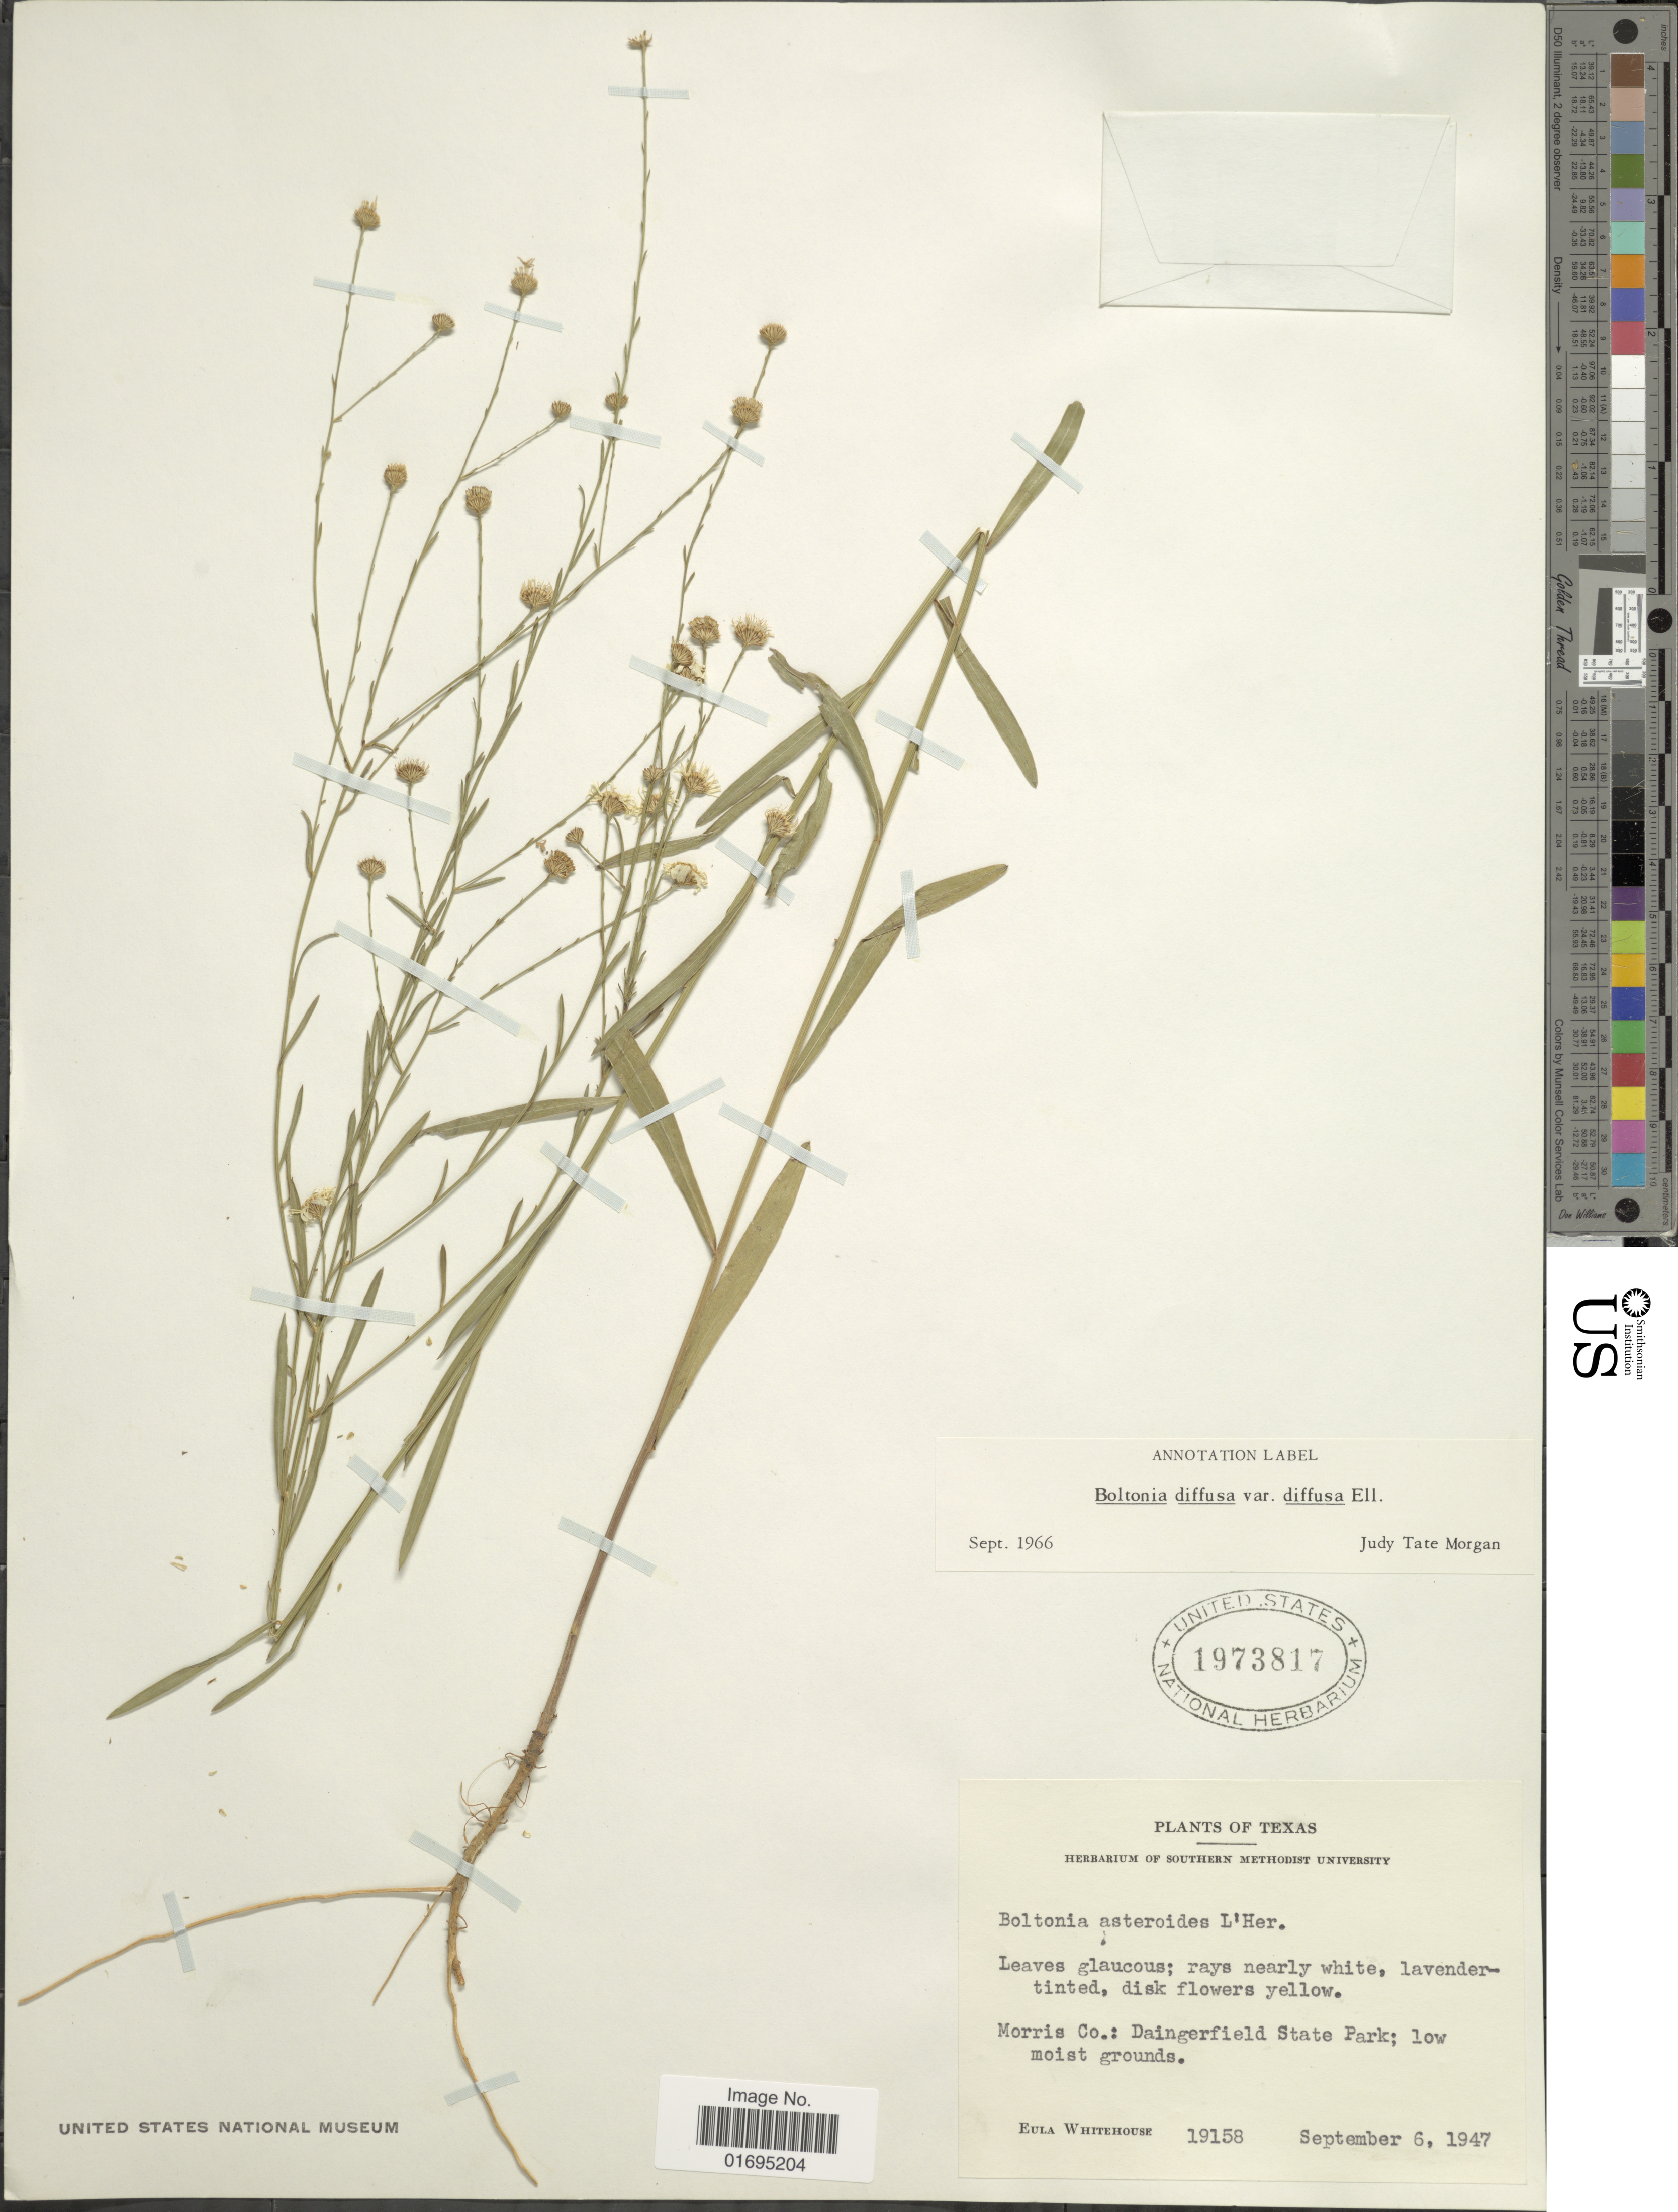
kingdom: Plantae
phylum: Tracheophyta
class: Magnoliopsida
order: Asterales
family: Asteraceae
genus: Boltonia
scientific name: Boltonia diffusa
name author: Elliott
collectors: E. Whitehouse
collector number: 19158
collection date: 1947-09-06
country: United States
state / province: Texas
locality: Morris Co.: Daingerfield State Park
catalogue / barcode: US 1973817